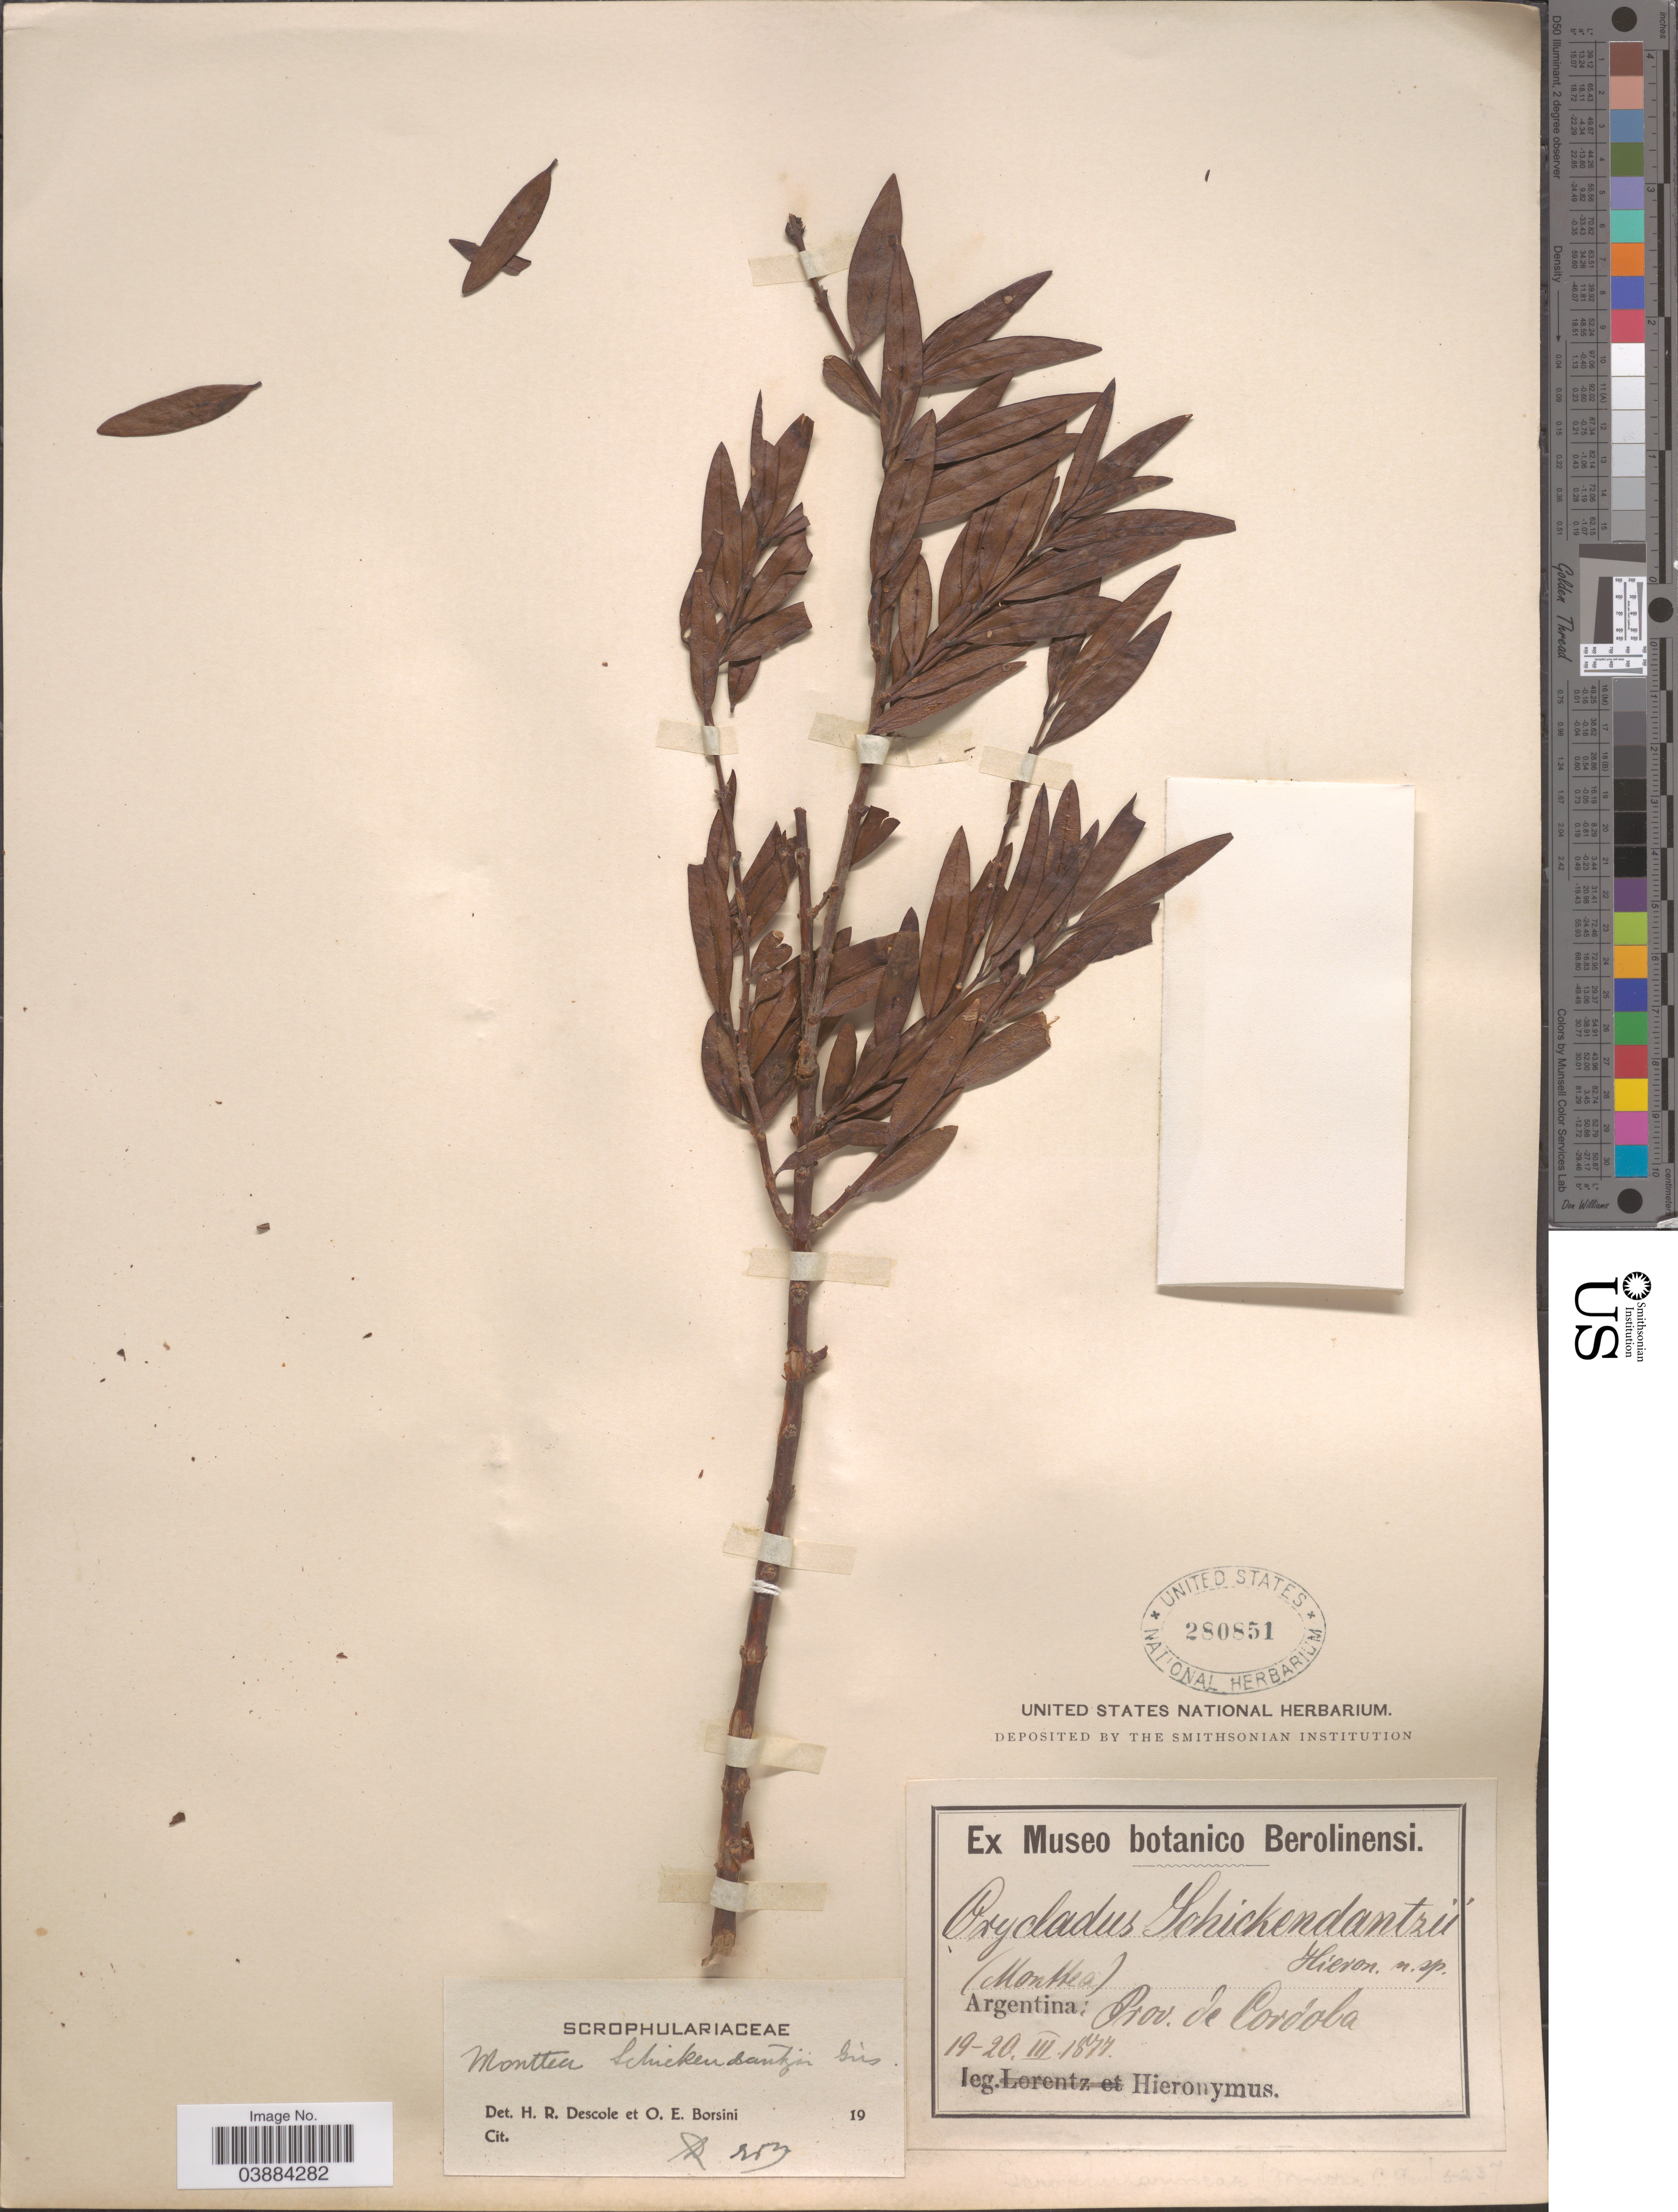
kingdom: Plantae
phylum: Tracheophyta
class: Magnoliopsida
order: Lamiales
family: Plantaginaceae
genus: Monttea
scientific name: Monttea schickendantzii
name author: Griseb.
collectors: -. Hieronymus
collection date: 1877-03-19/1877-03-20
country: Argentina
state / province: Cordoba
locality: Prov. de Cordoba.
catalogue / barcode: US 280851